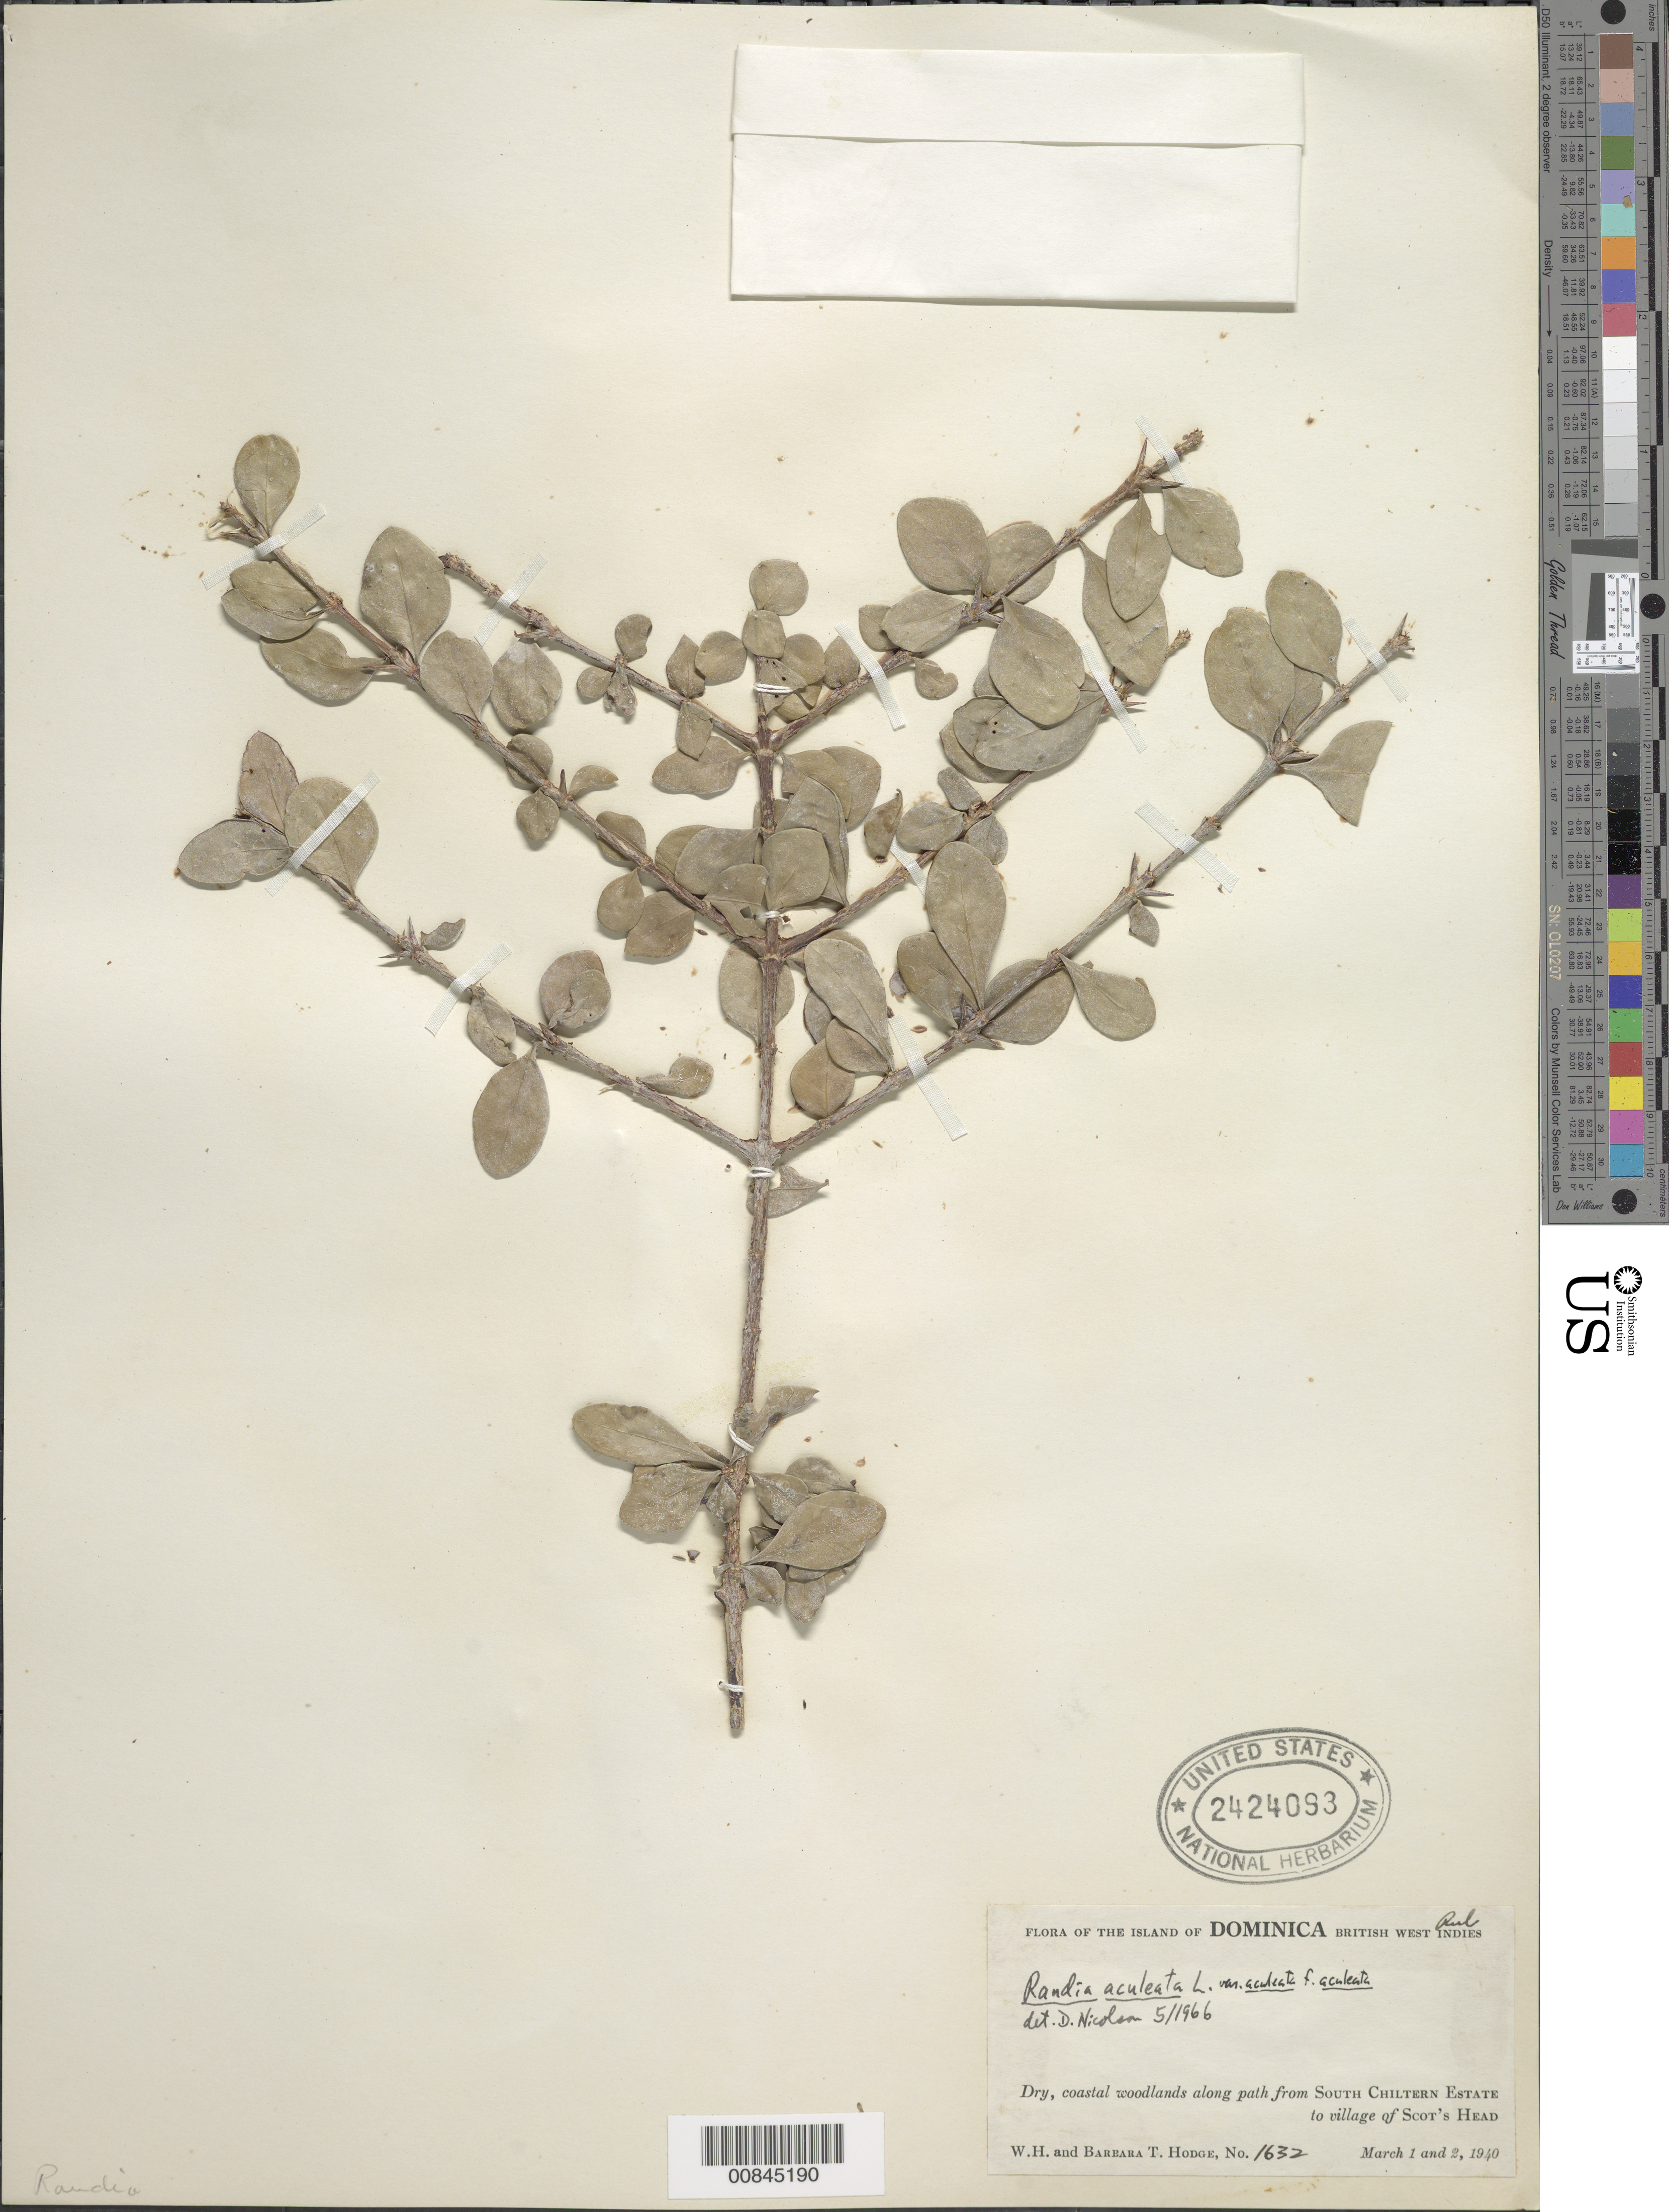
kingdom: Plantae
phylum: Tracheophyta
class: Magnoliopsida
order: Gentianales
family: Rubiaceae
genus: Randia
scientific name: Randia aculeata f. aculeata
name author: L.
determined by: Nicolson, Dan H.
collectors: W. Hodge & B. Hodge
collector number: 1632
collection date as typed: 01 Mar 1940 to 01 Mar 1940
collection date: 1940-03-01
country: Dominica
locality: Coastal, along path from South Chiltern Estate to village of Scot's Head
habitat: Dry, coastal woodland along path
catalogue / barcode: US 2424093